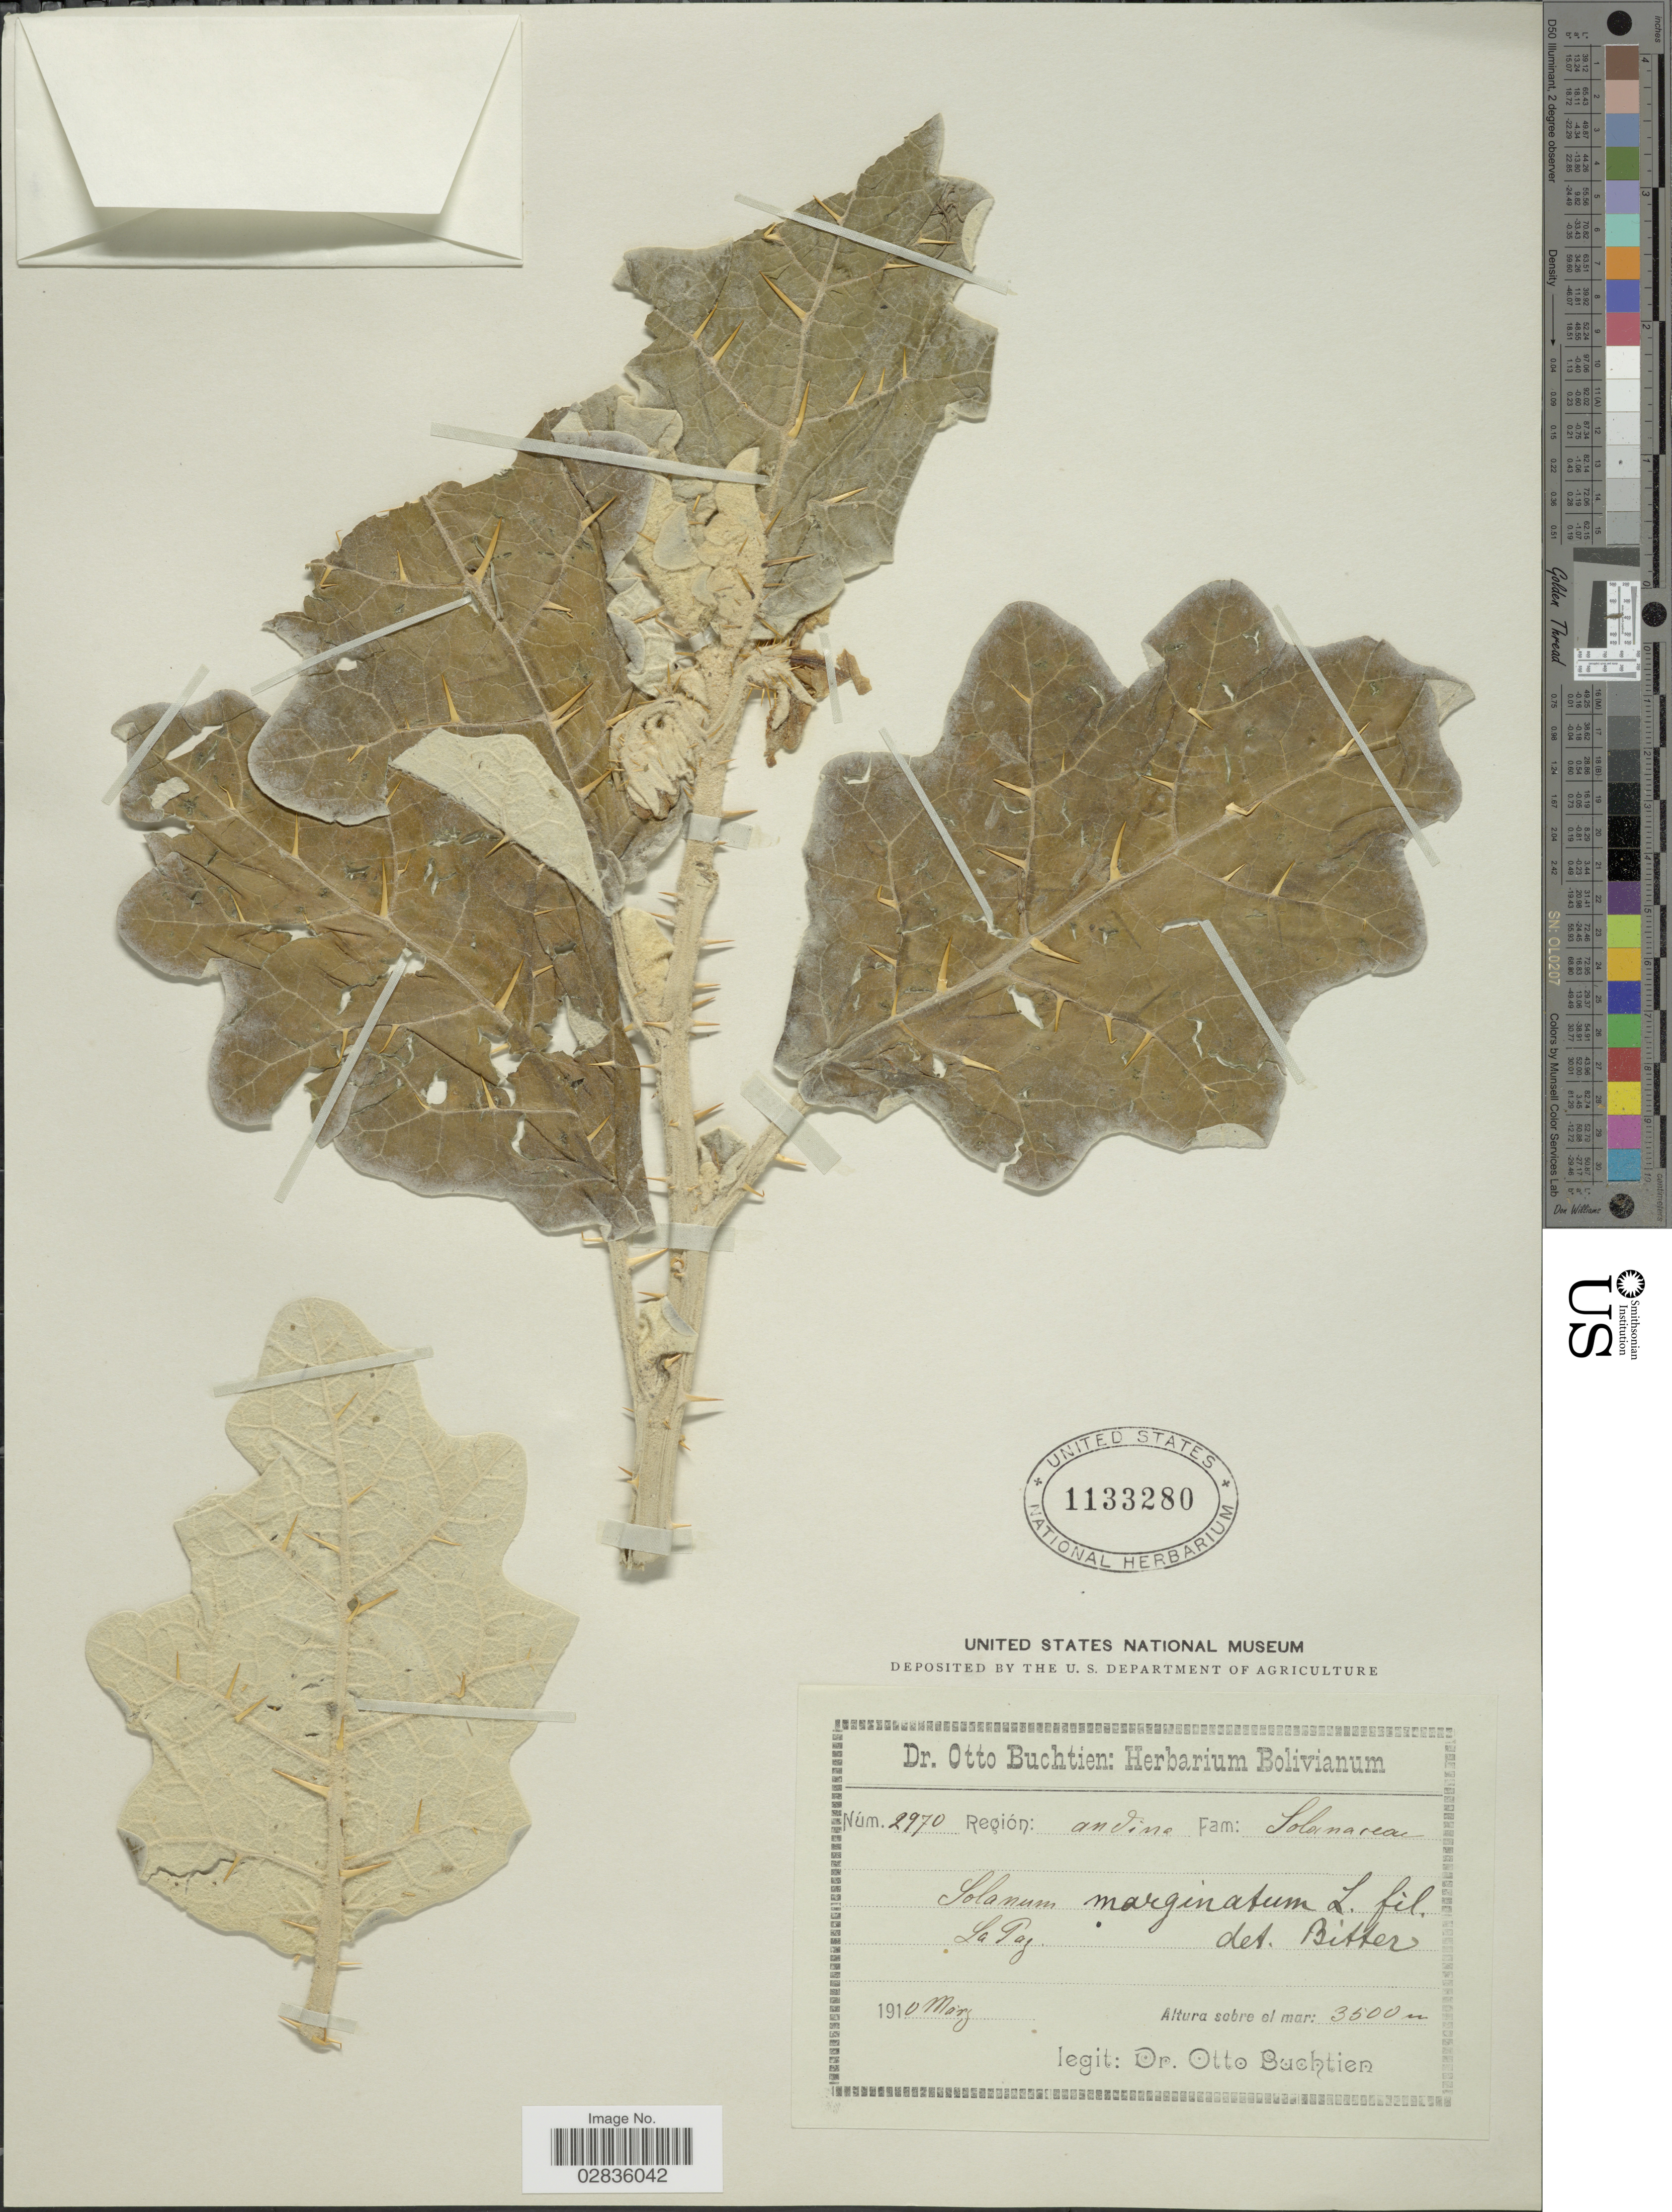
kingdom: Plantae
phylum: Tracheophyta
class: Magnoliopsida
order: Solanales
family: Solanaceae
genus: Solanum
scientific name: Solanum marginatum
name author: L. f.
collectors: O. Buchtien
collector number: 2970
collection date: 1910-03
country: Bolivia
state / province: La Paz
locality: Región: andine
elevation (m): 3500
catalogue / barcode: US 1133280